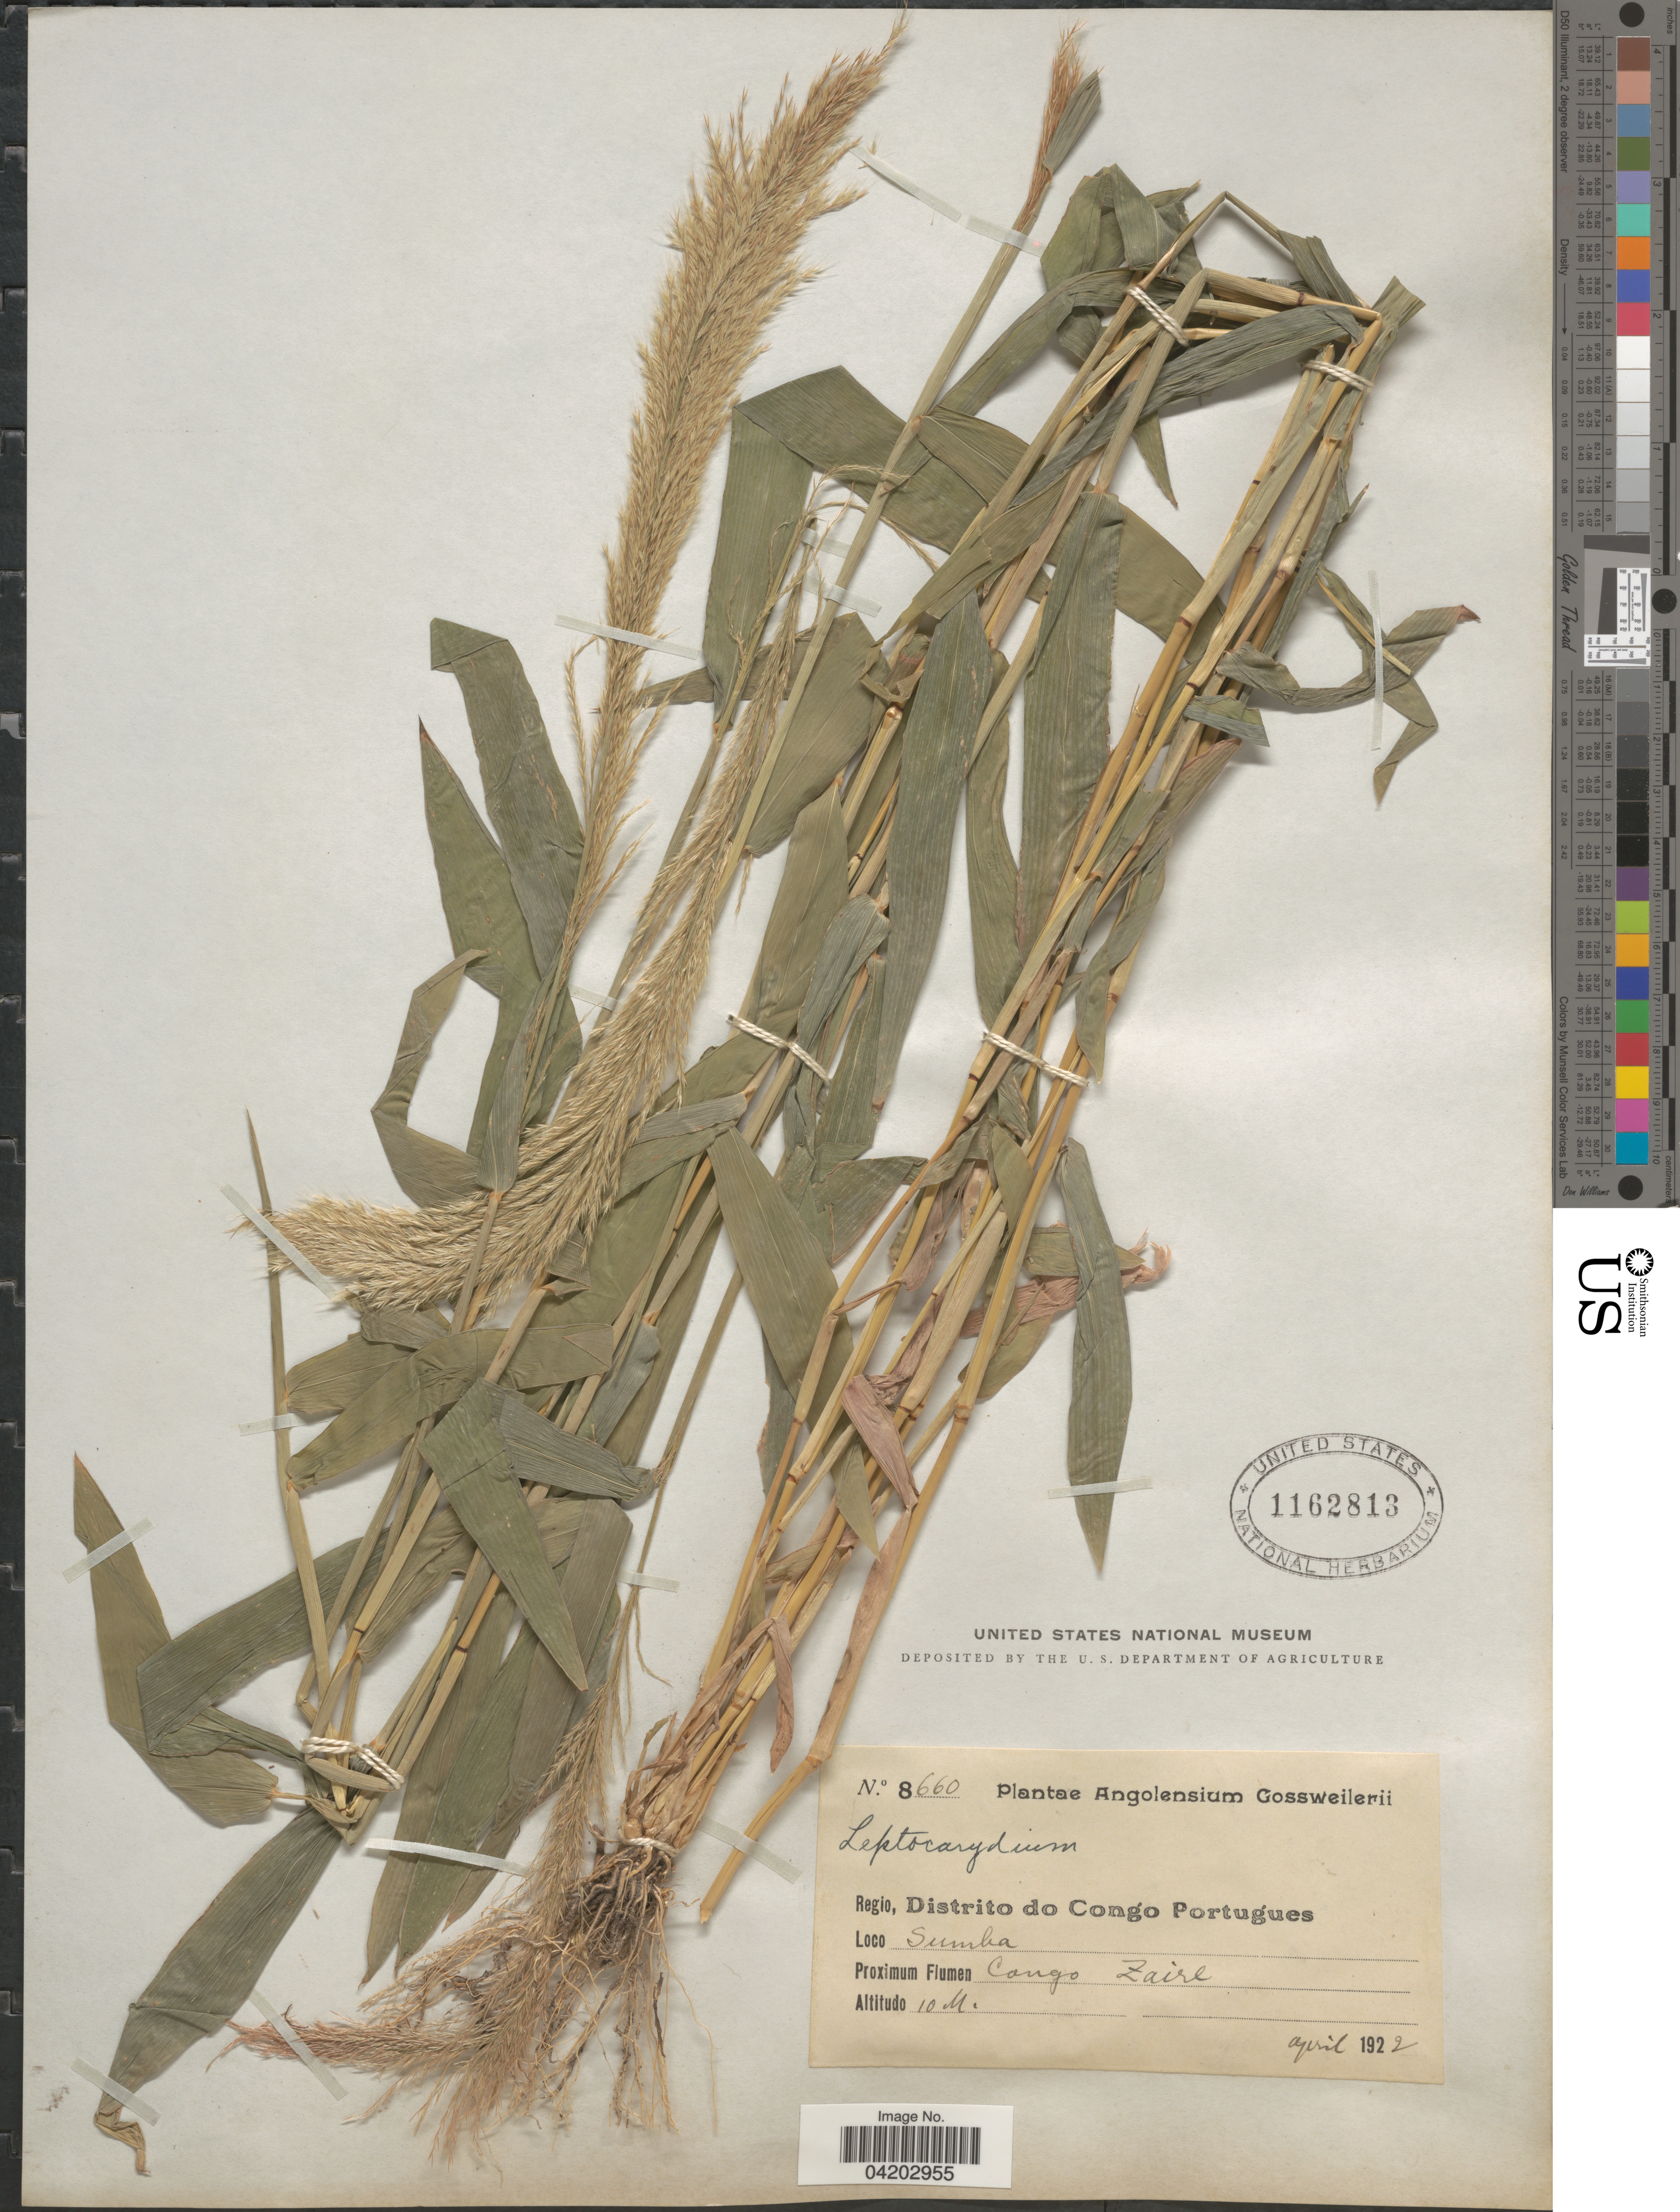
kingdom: Plantae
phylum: Tracheophyta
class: Liliopsida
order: Poales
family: Poaceae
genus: Leptocarydion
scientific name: Leptocarydion vulpiastrum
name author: (De Not.) Stapf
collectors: -. Gossweiler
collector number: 8660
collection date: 1922-04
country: Angola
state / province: Zaire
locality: Regio, Distrito do Congo Portugues. Sumba. Proximum Flumen Congo Zaire.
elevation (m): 10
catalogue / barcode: US 1162813